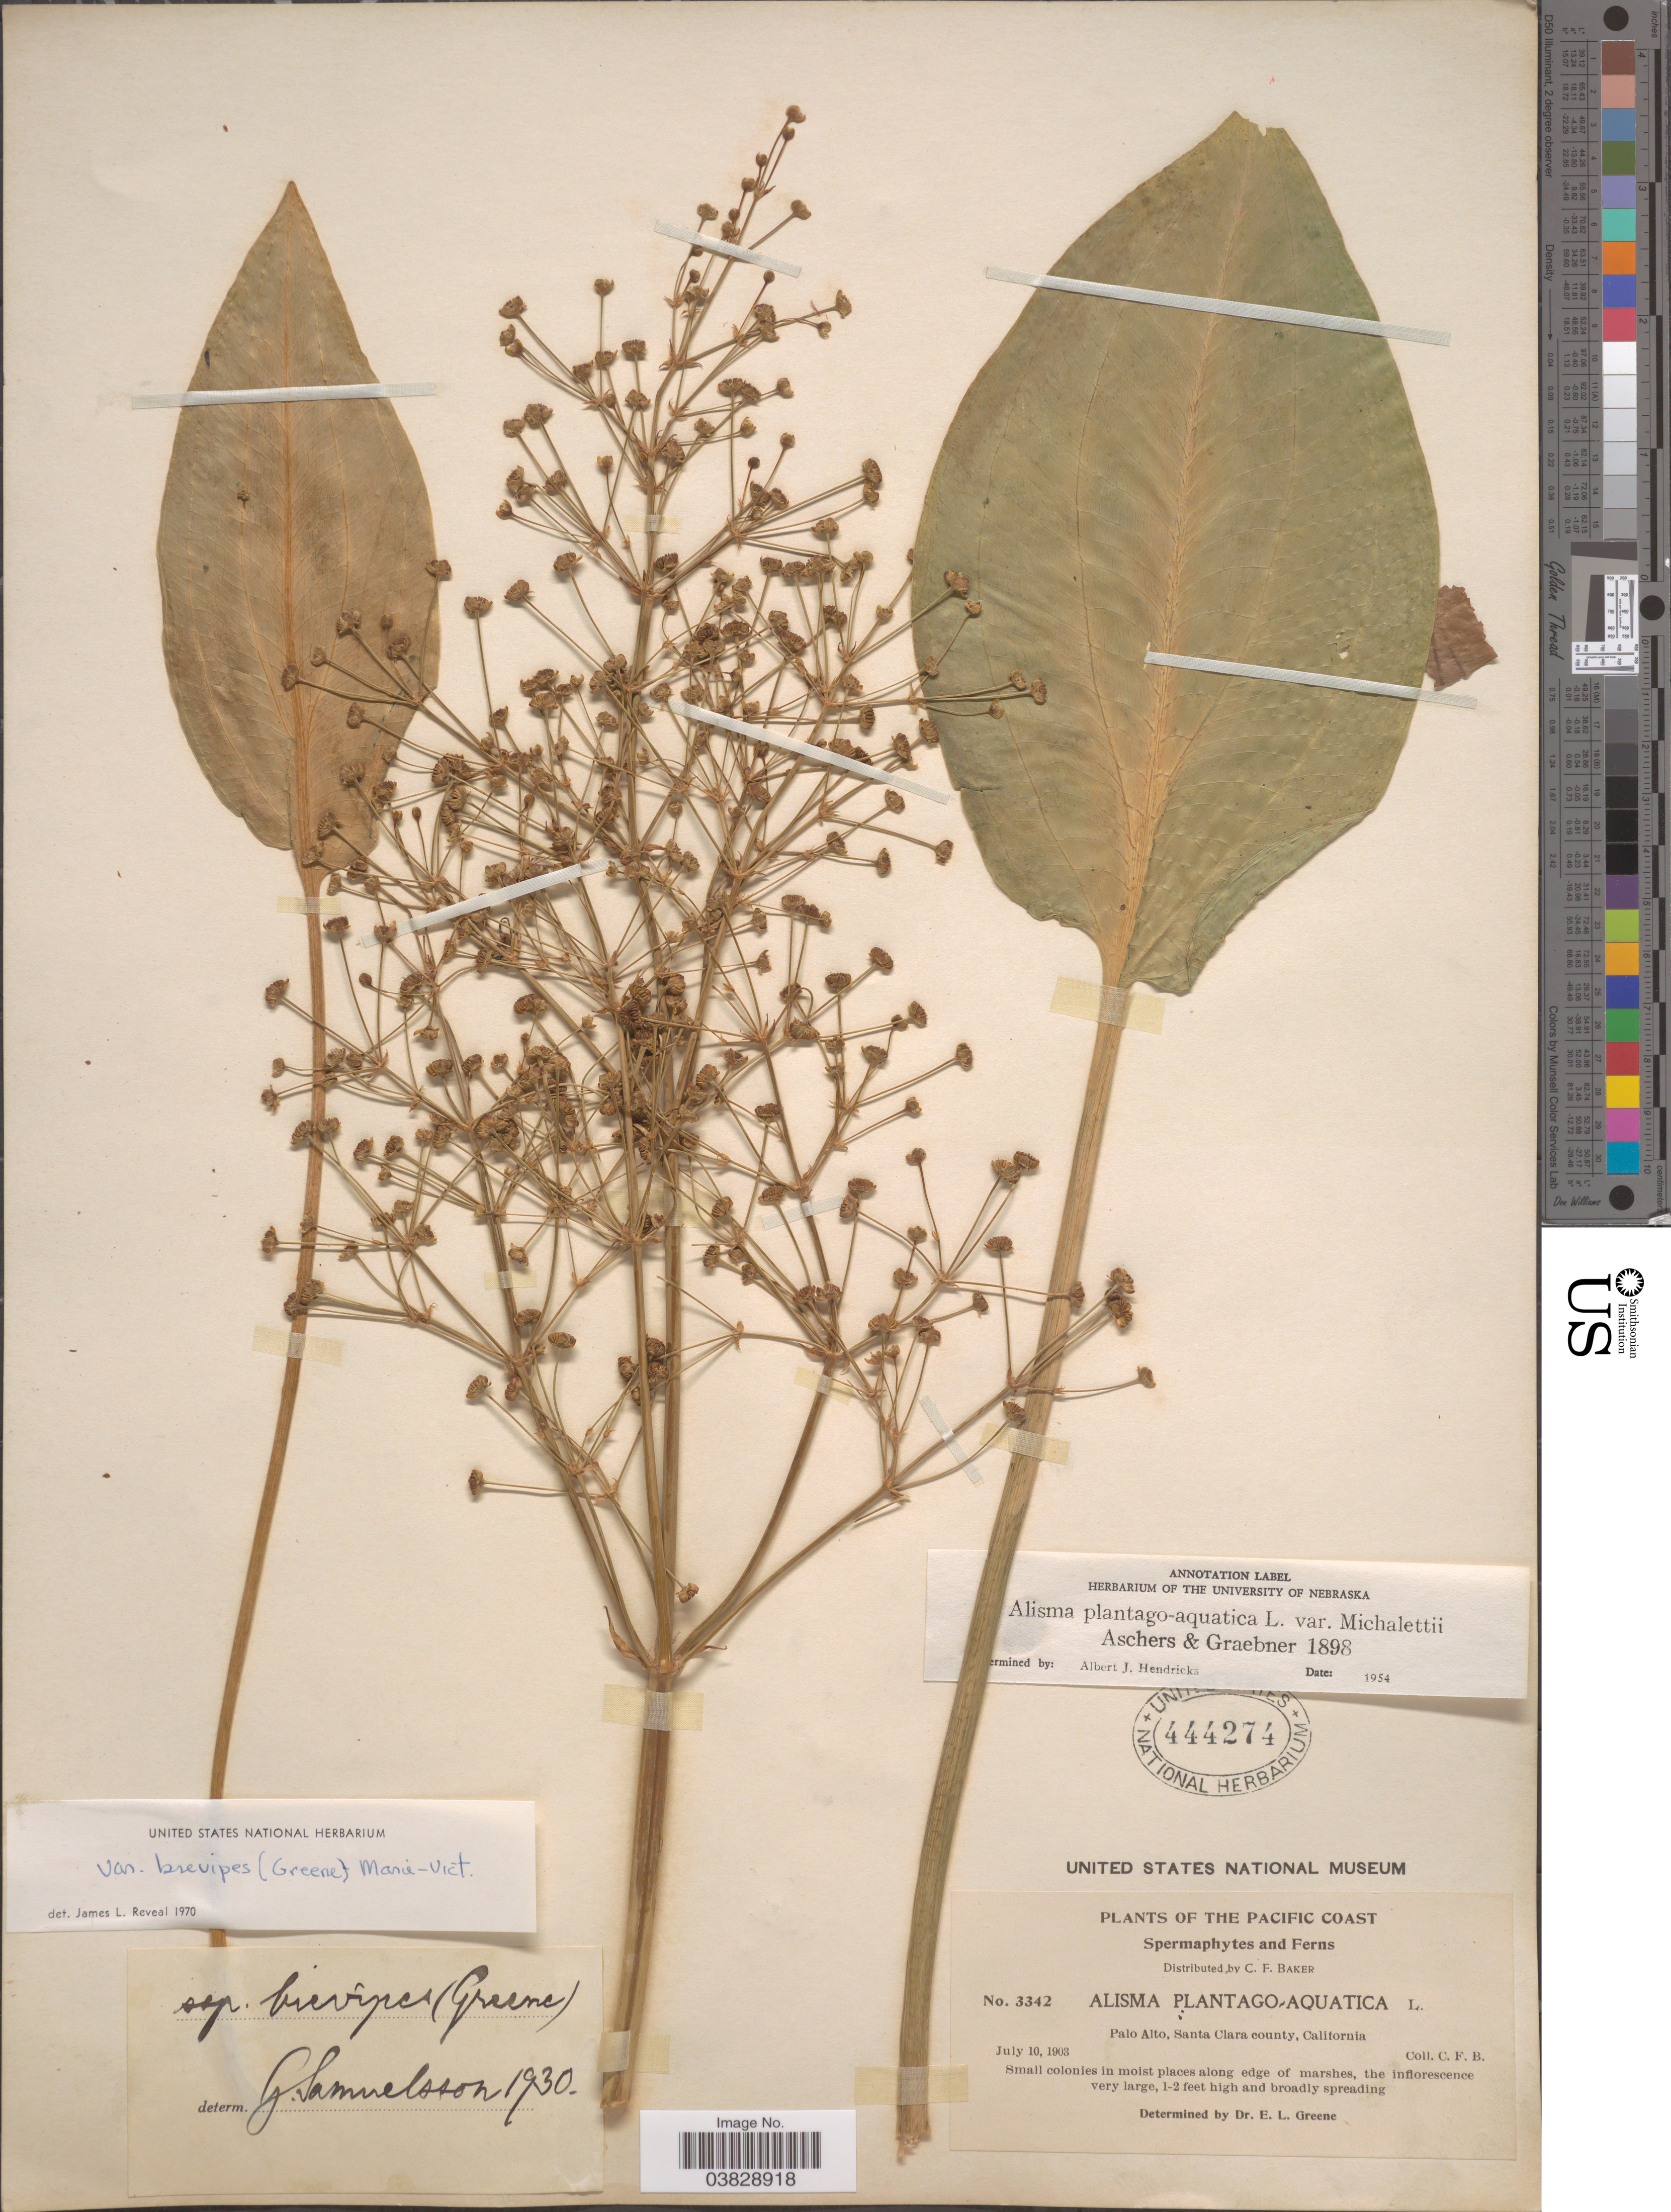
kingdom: Plantae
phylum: Tracheophyta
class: Liliopsida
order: Alismatales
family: Alismataceae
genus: Alisma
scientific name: Alisma plantago-aquatica var. brevipes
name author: (Greene) Vict.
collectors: C. F. Baker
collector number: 3342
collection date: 1903-07-10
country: United States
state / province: California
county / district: Santa Clara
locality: The Pacific Coast. Palo Alto, Santa Clara county. Along edge of marshes.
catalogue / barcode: US 444274